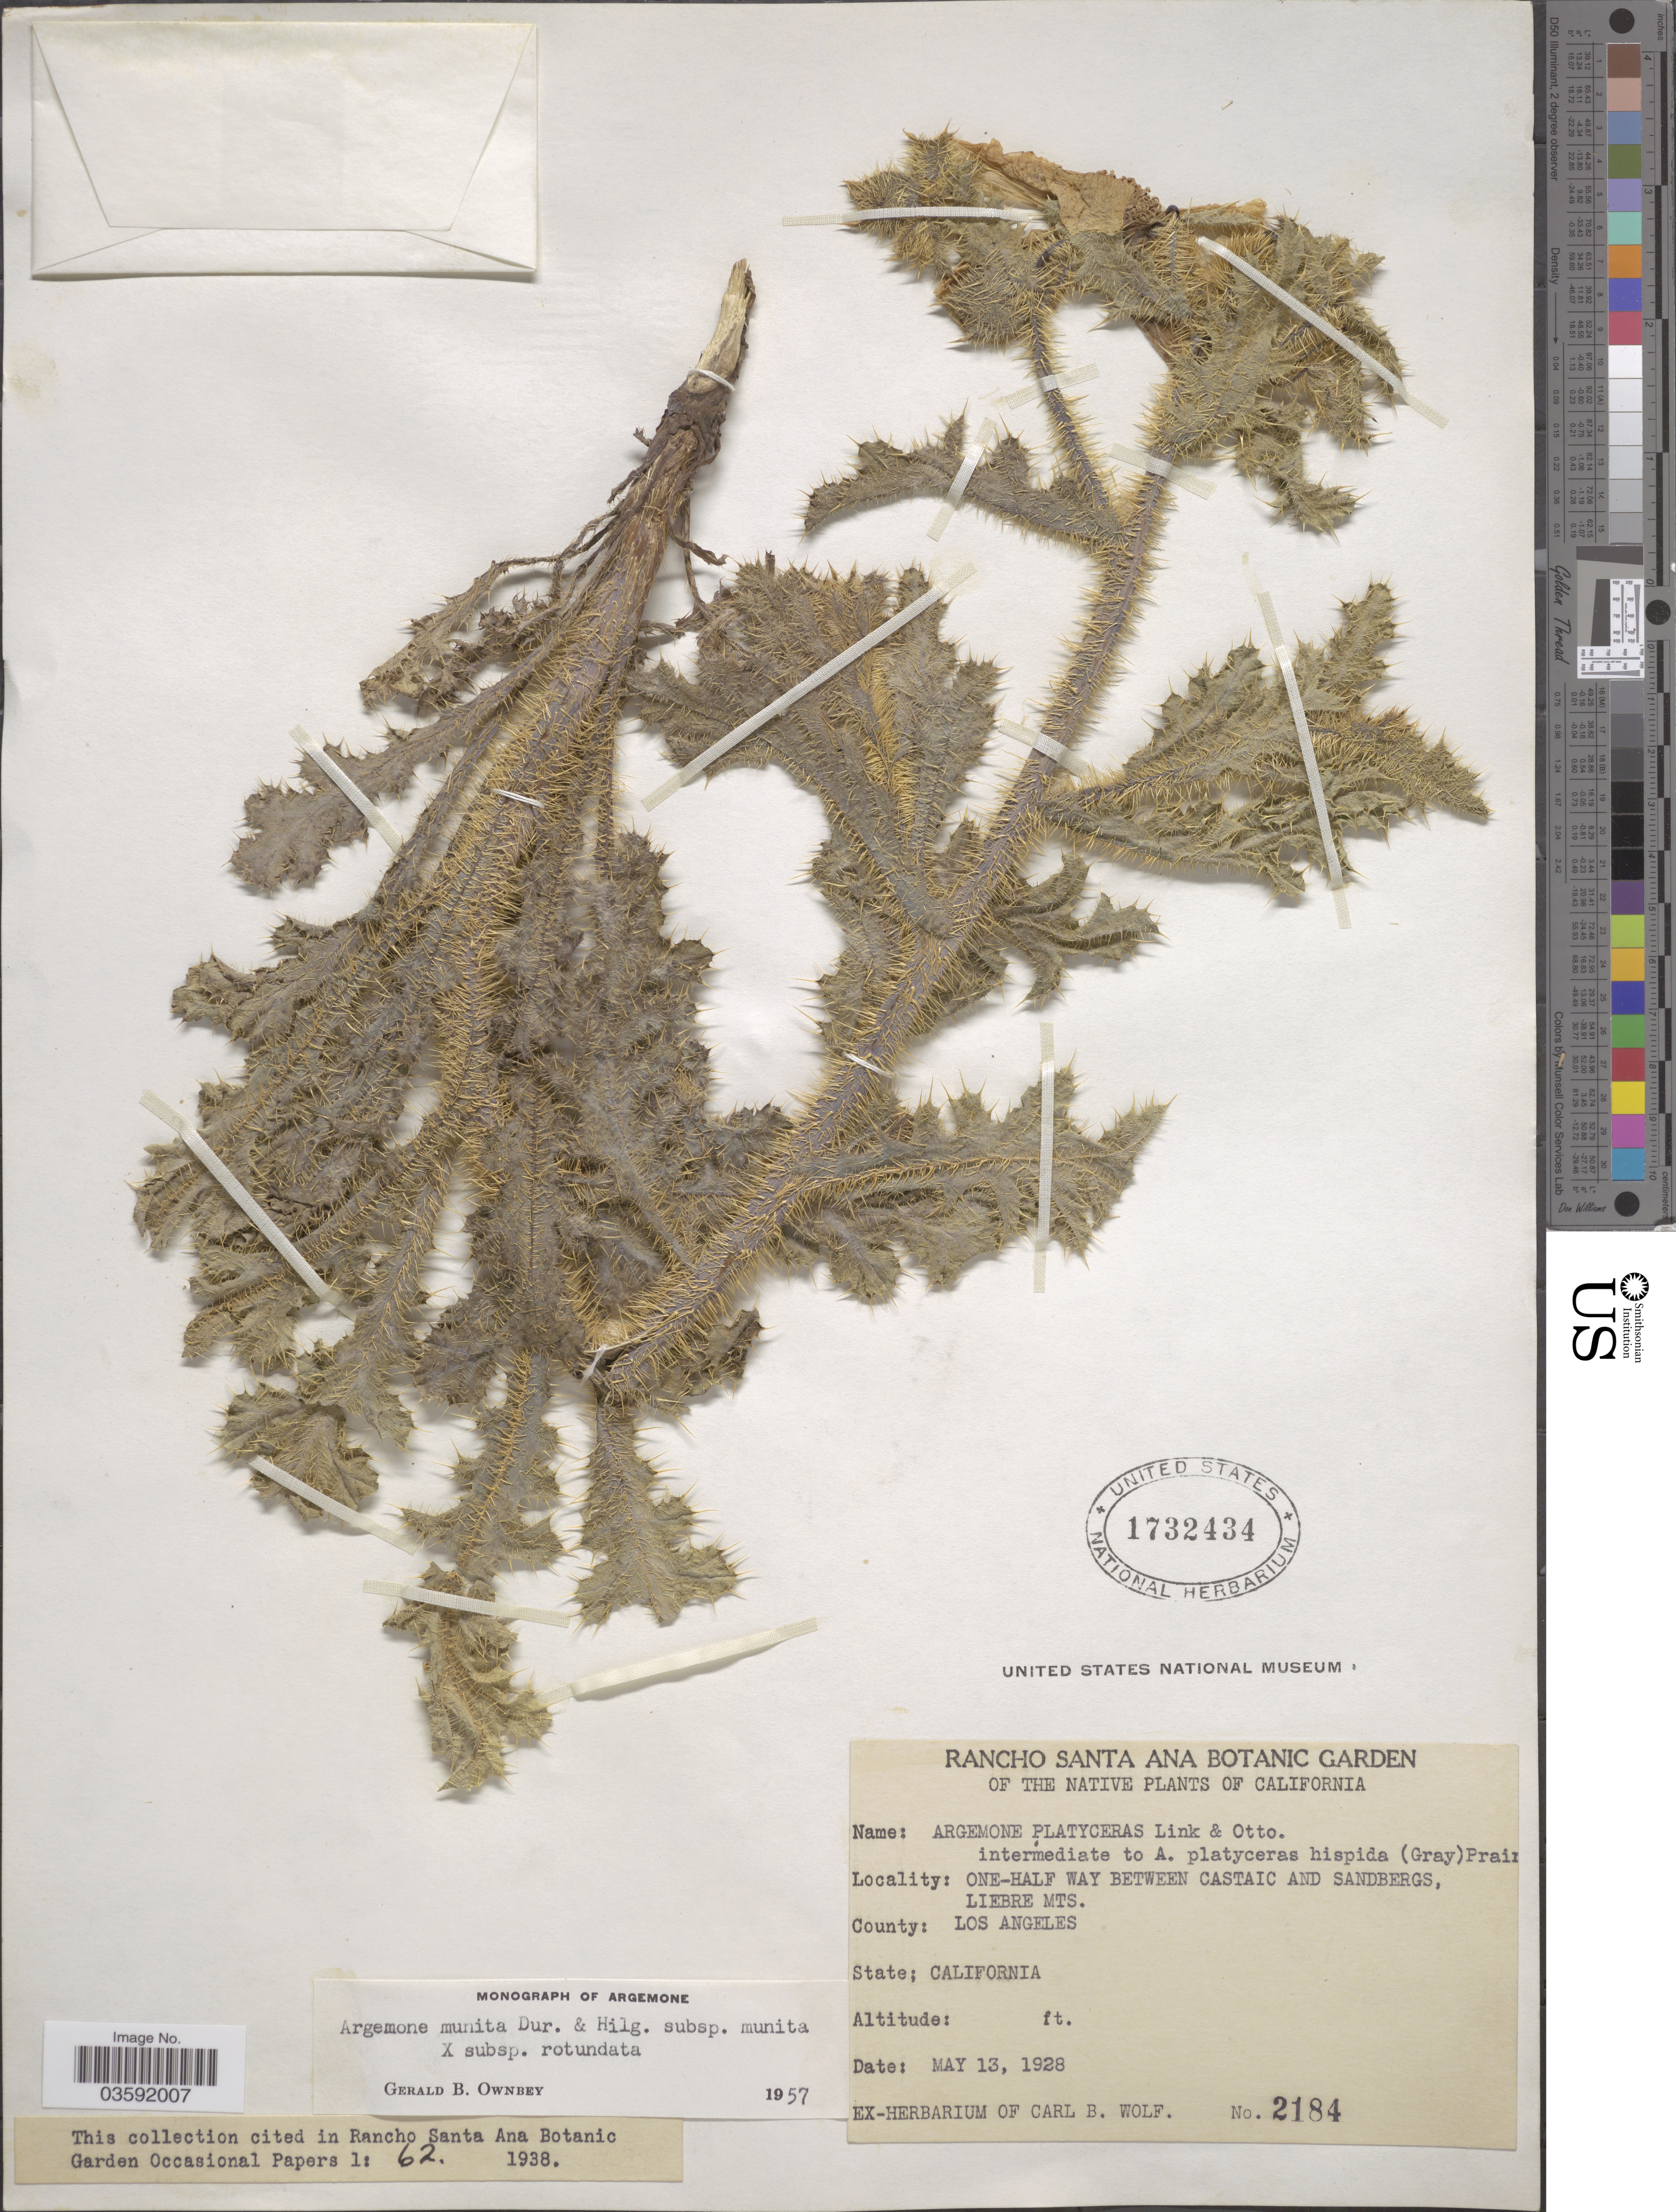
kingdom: Plantae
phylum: Tracheophyta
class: Magnoliopsida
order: Ranunculales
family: Papaveraceae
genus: Argemone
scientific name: Argemone munita Durand & Hilg. subsp. munita x A. munita subsp. rotundata (Rydb.) G.B. Ownbey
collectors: C. B. Wolf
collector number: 2184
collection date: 1928-05-13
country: United States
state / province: California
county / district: Los Angeles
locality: One-half way between Castaic and Sandbergs, Liebre Mts. County: Los Angeles.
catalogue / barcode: US 1732434